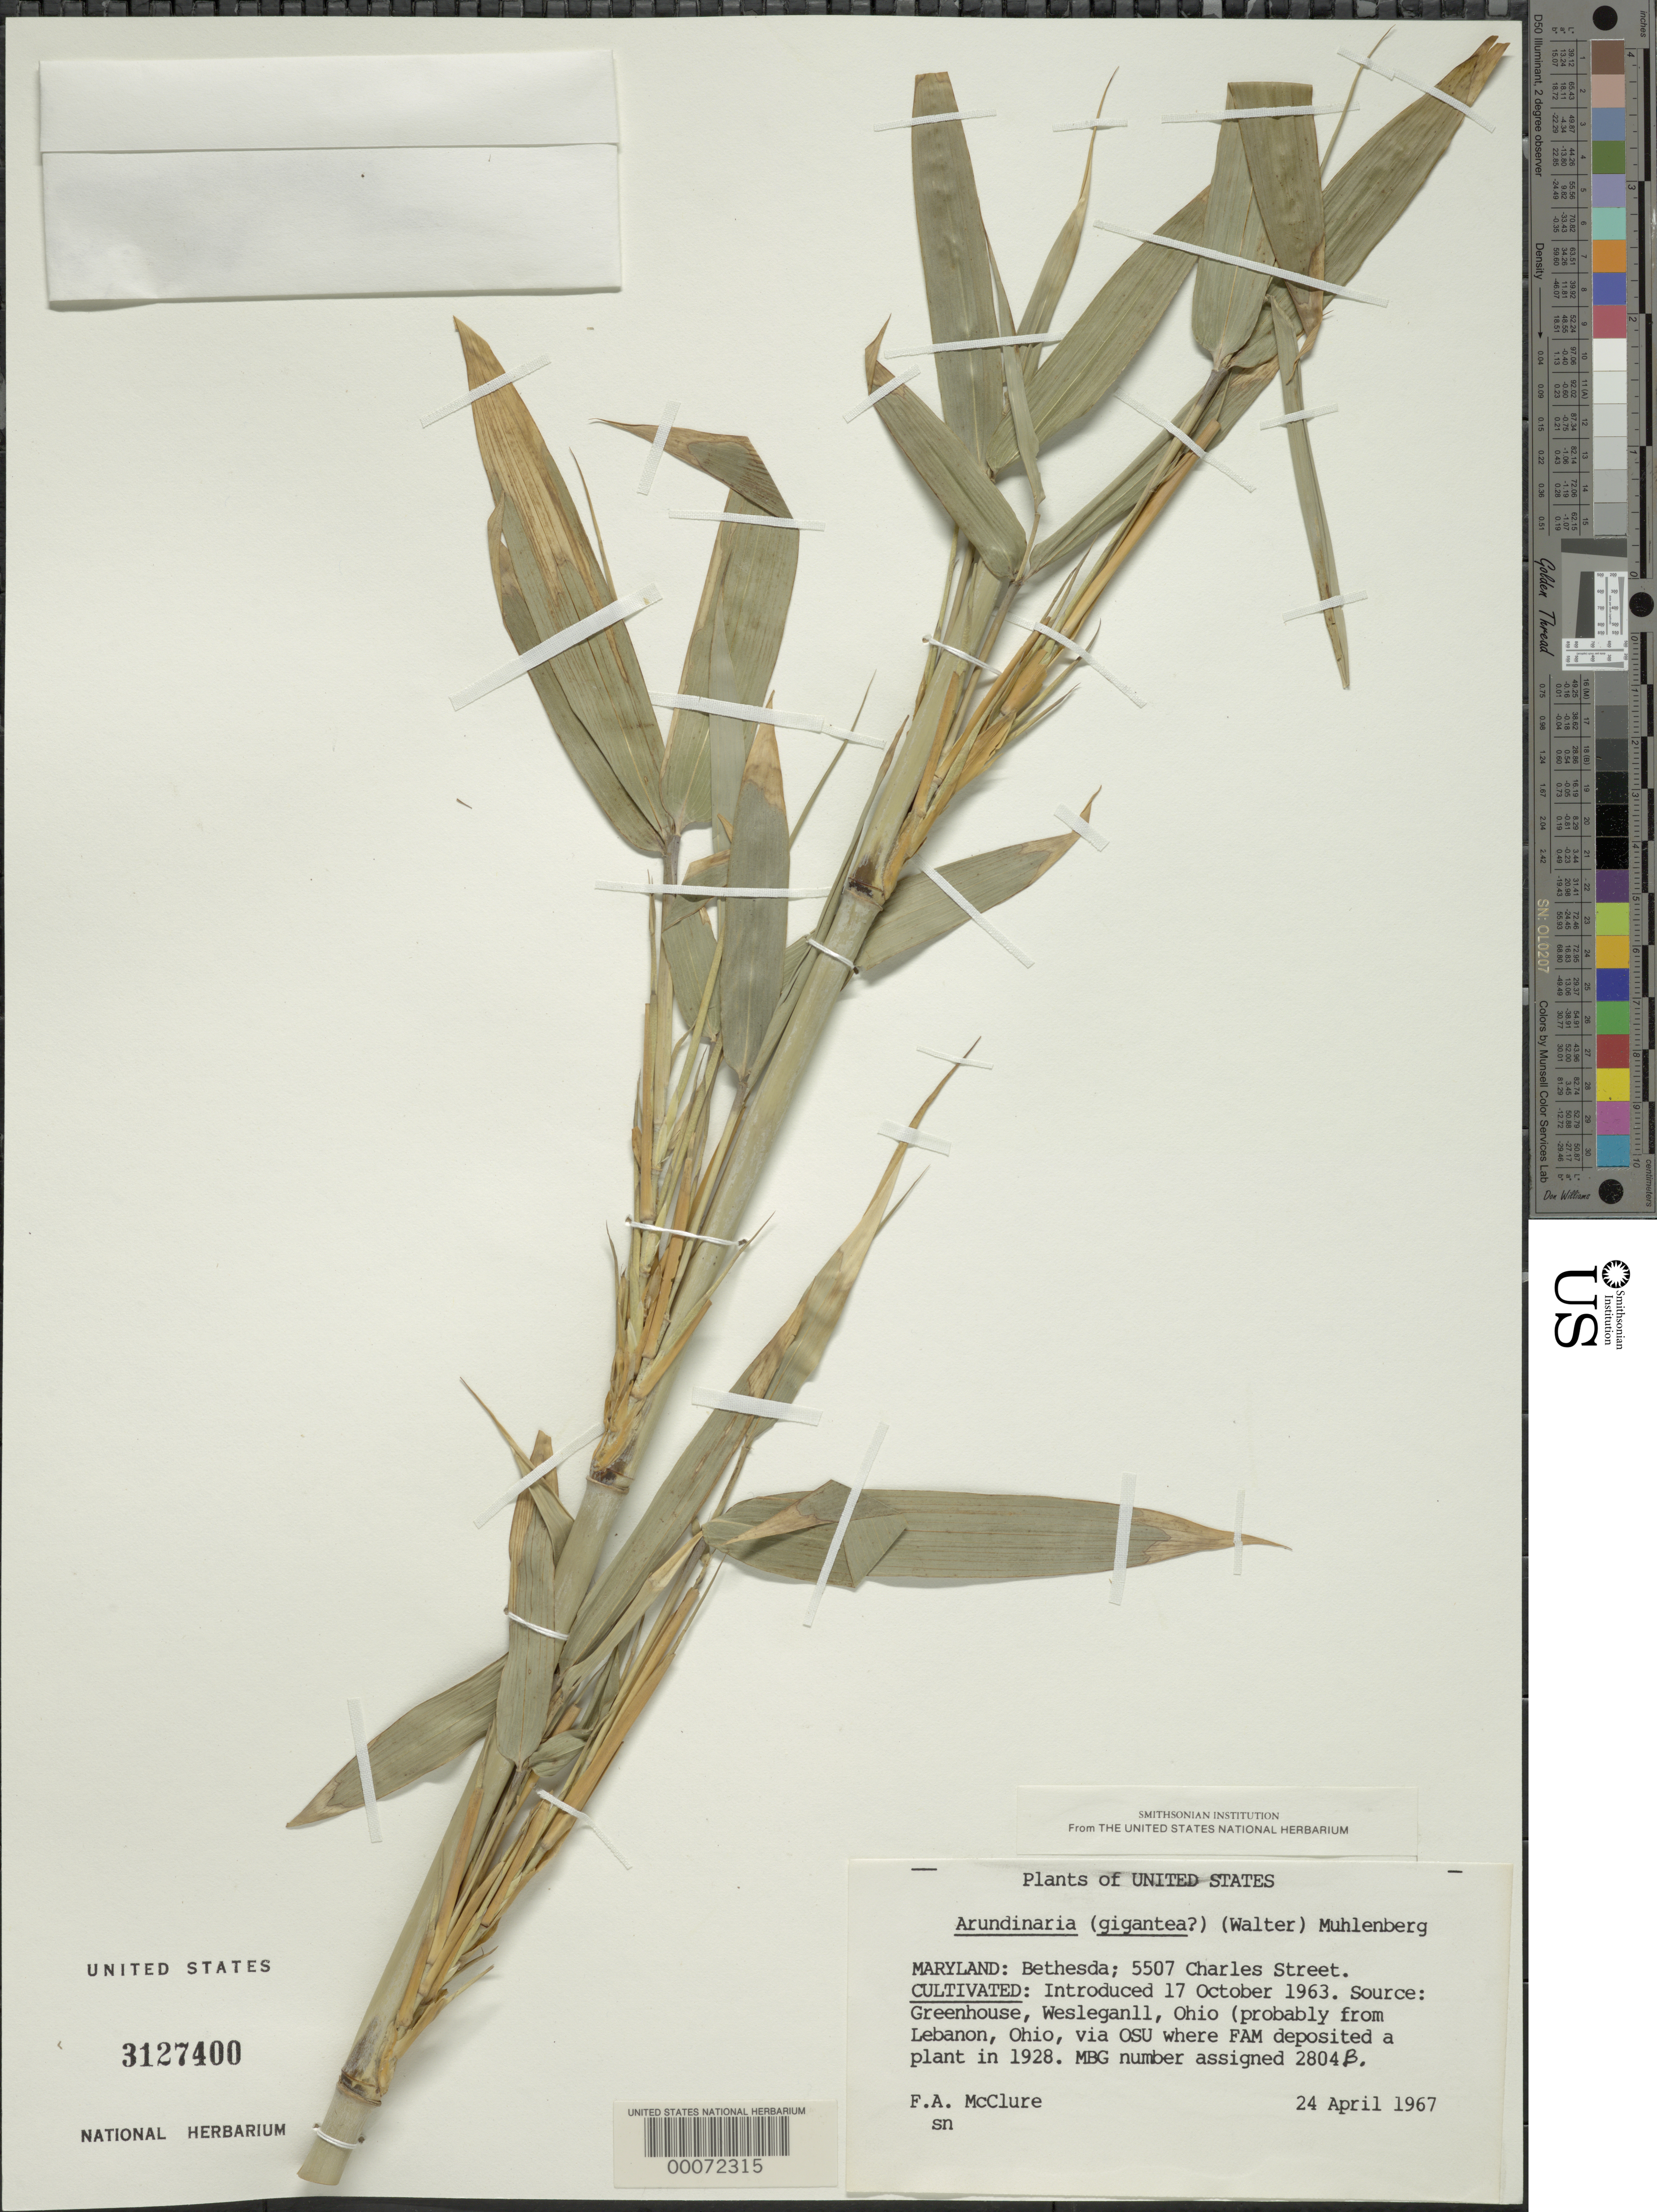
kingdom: Plantae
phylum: Tracheophyta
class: Liliopsida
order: Poales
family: Poaceae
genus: Arundinaria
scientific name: Arundinaria gigantea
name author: (Walter) Muhl.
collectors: F. A. McClure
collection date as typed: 24 Apr 1967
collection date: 1967-04-24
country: United States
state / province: Maryland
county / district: Montgomery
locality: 5507 Charles Street, Bethesda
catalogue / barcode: US 3127400